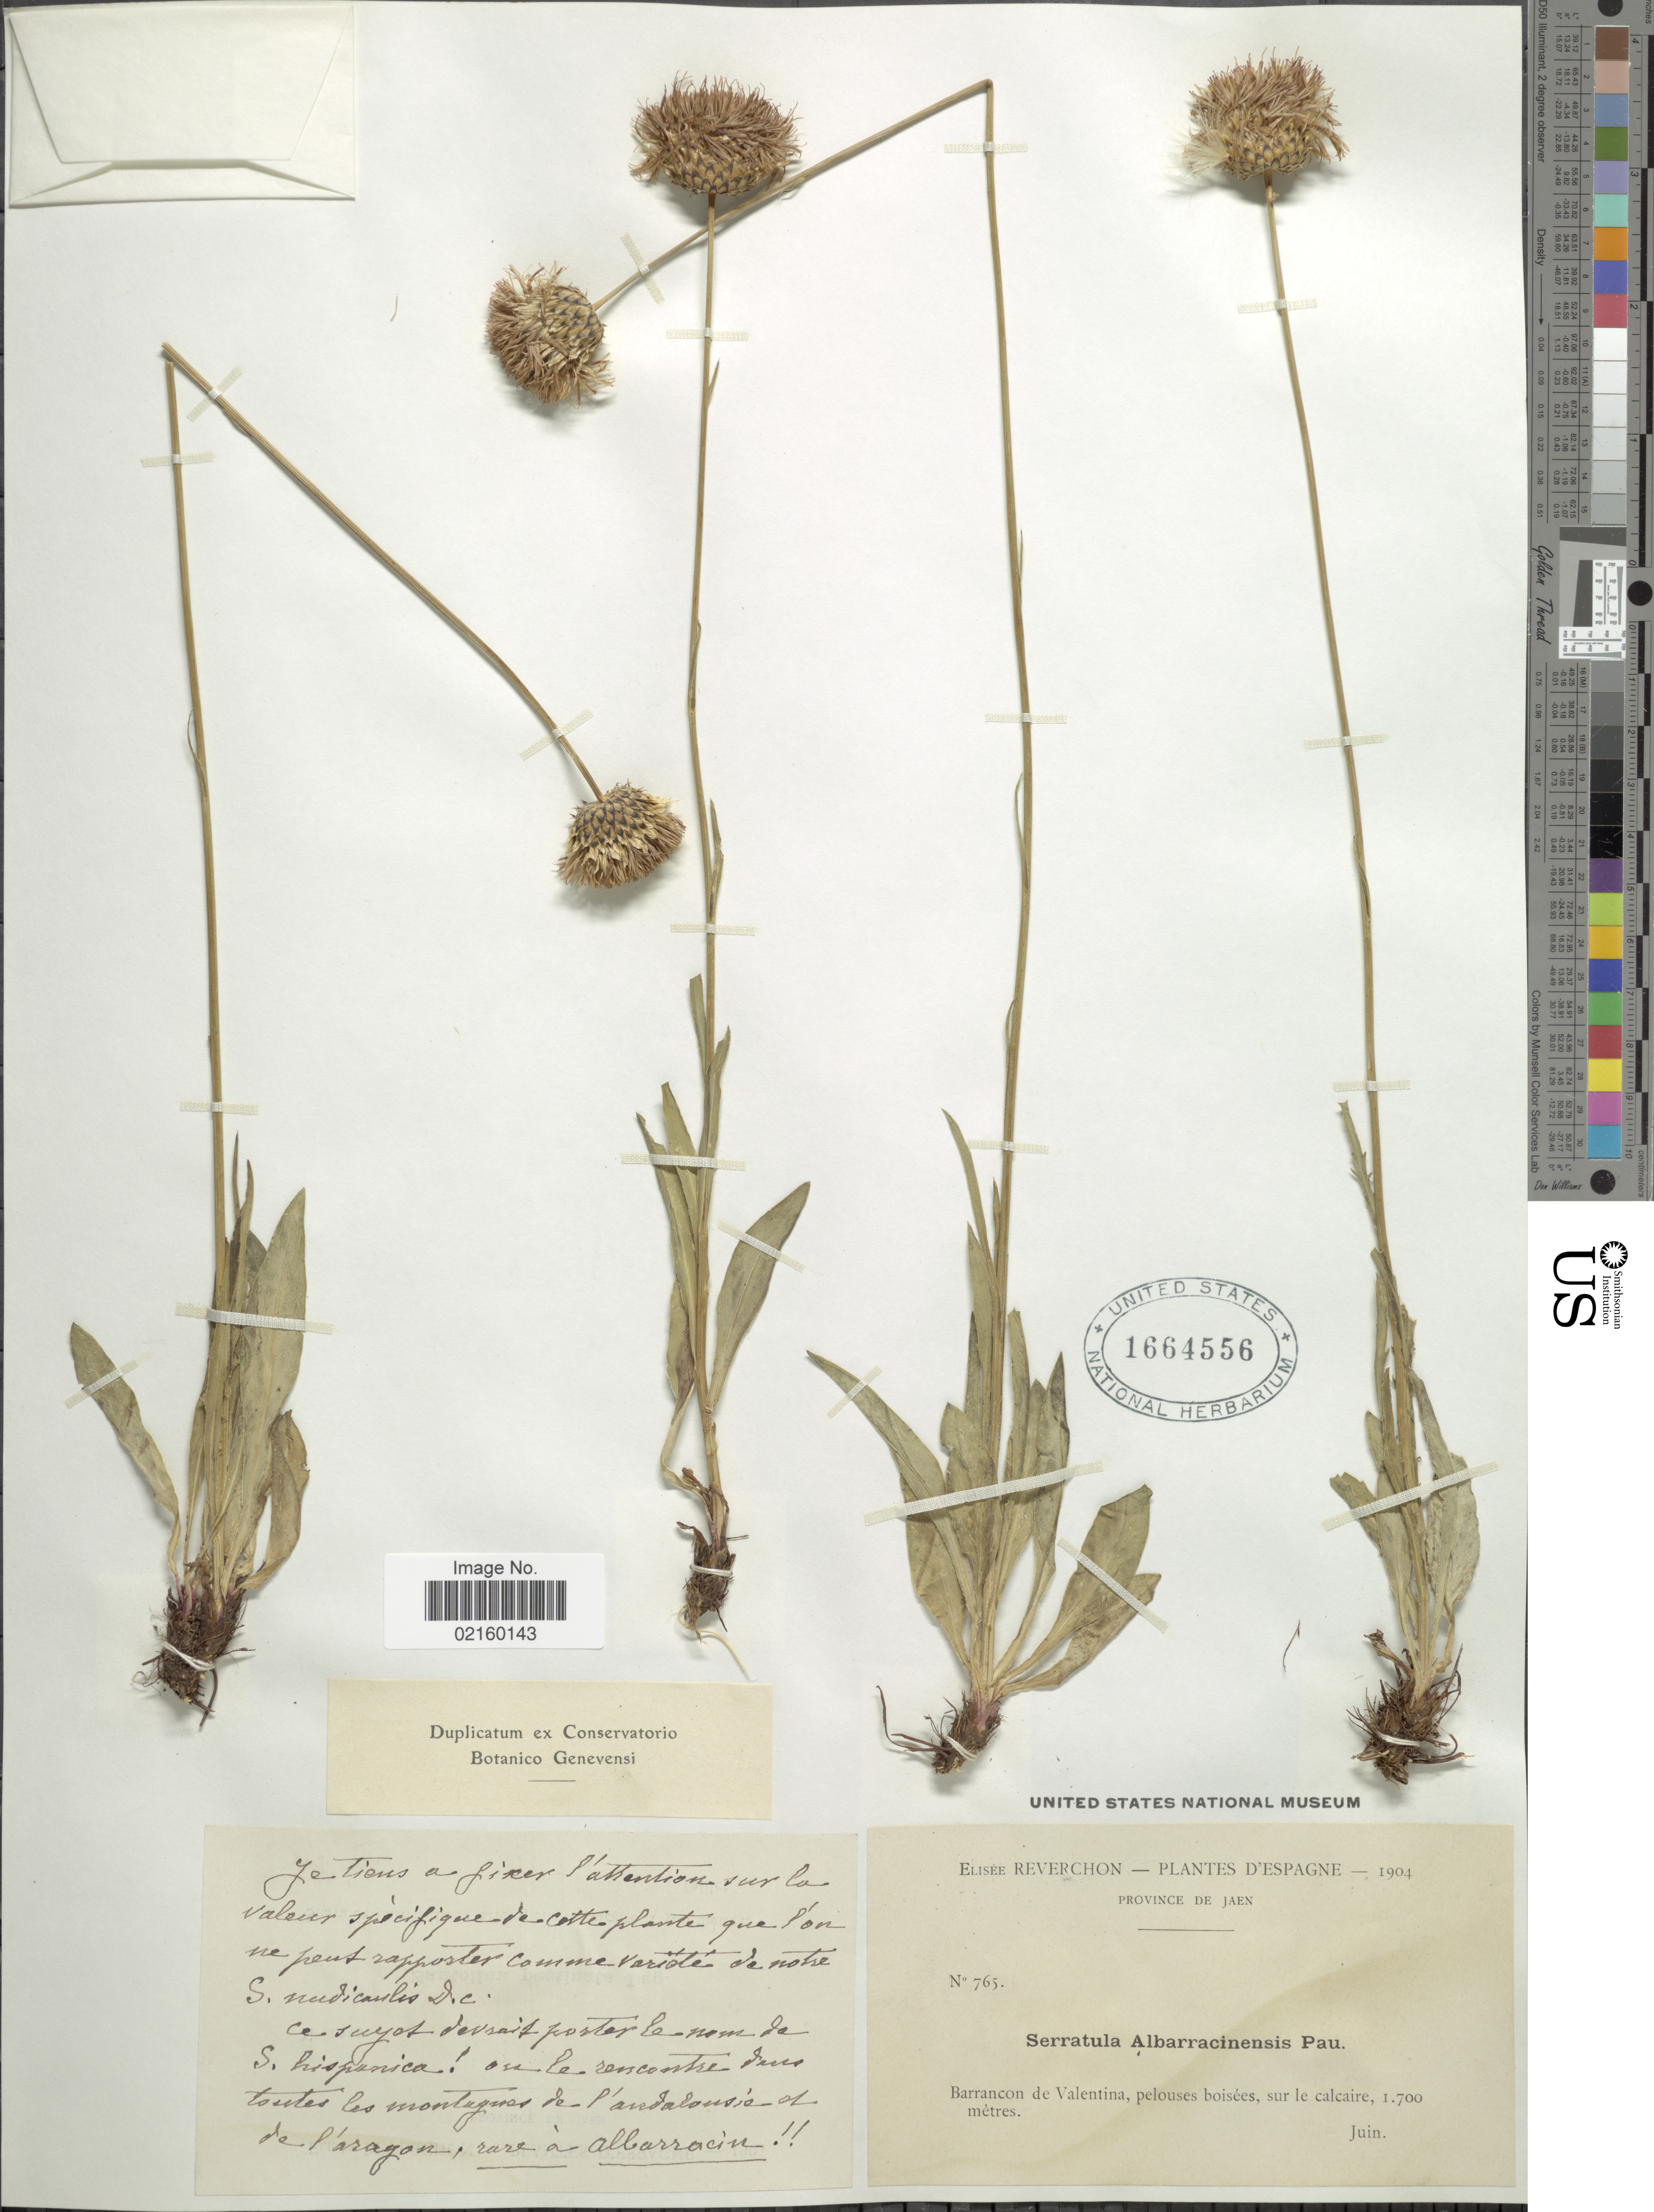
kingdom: Plantae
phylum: Tracheophyta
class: Magnoliopsida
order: Asterales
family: Asteraceae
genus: Klasea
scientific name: Klasea nudicaulis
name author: (L.) Fourr.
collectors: E. Reverchon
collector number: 765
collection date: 1904-06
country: Spain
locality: Province de Jaen, Barracon de Valentina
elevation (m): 1700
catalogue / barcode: US 1664556